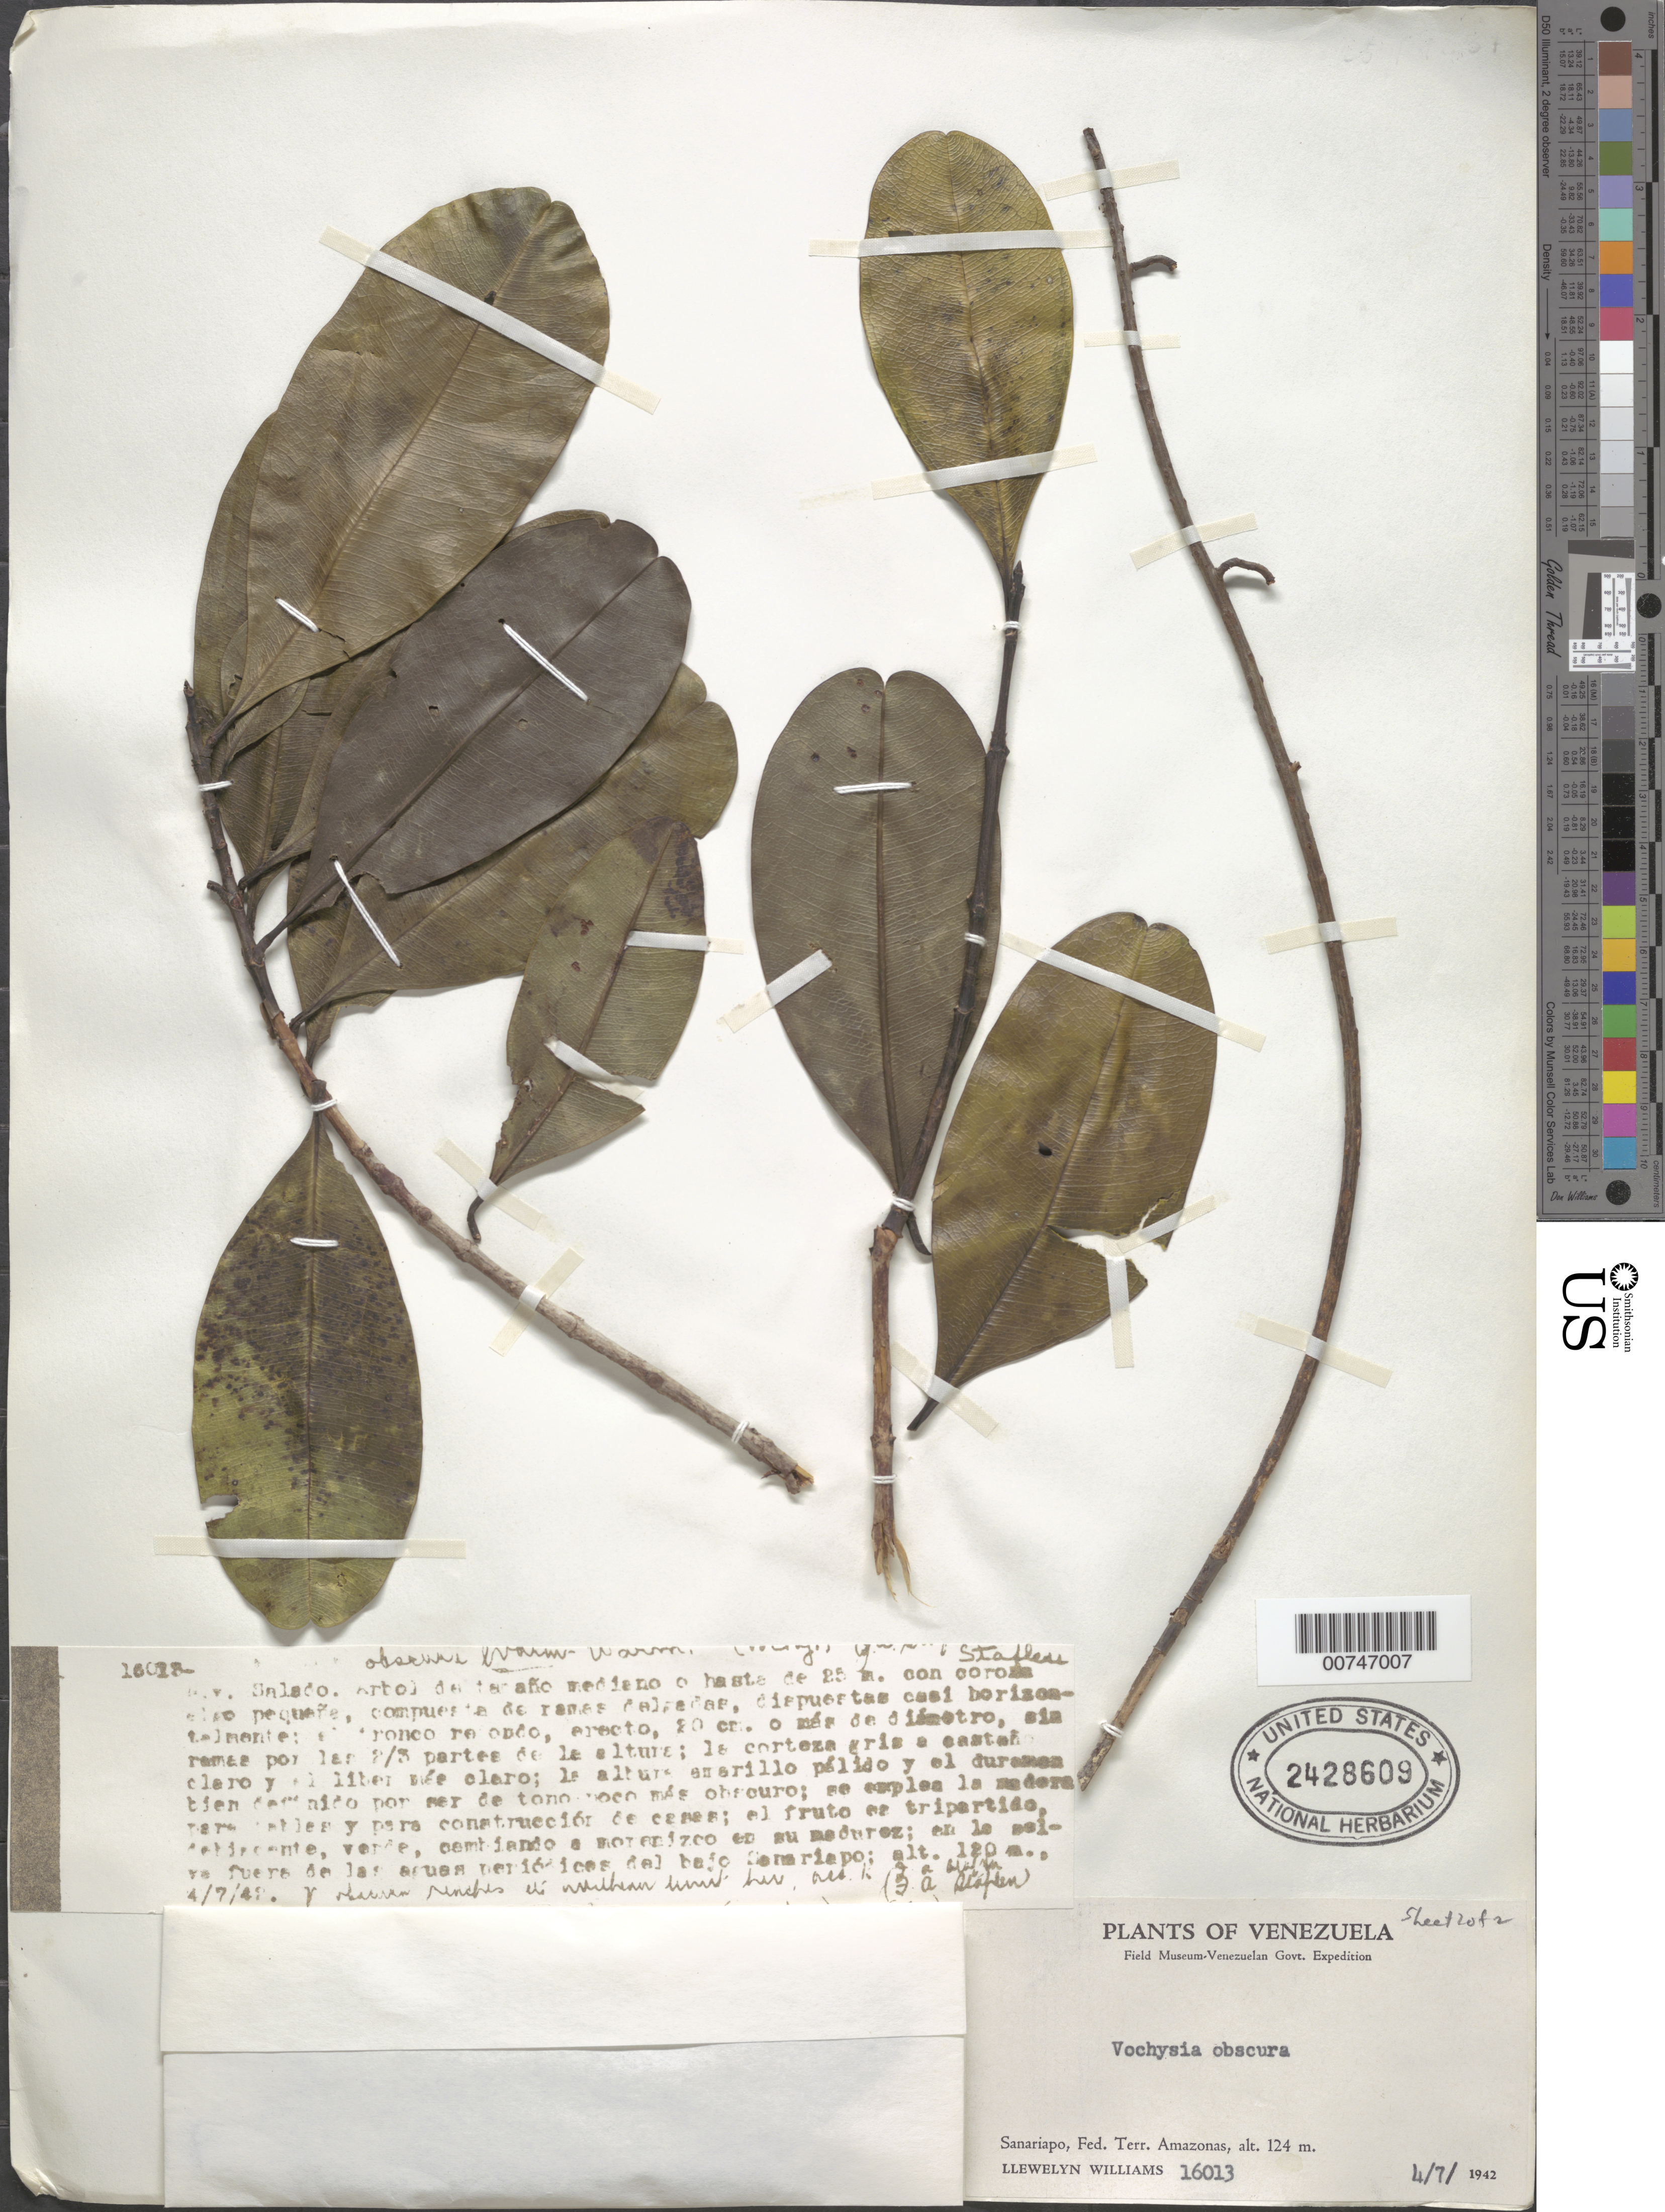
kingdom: Plantae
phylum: Tracheophyta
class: Magnoliopsida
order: Myrtales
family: Vochysiaceae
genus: Vochysia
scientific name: Vochysia obscura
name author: Warm.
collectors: Ll. Williams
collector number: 16013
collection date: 1942-07-04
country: Venezuela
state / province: Amazonas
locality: Bajo Sanariapo. Fed. Terr. Amazonas.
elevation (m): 120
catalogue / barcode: US 2428609